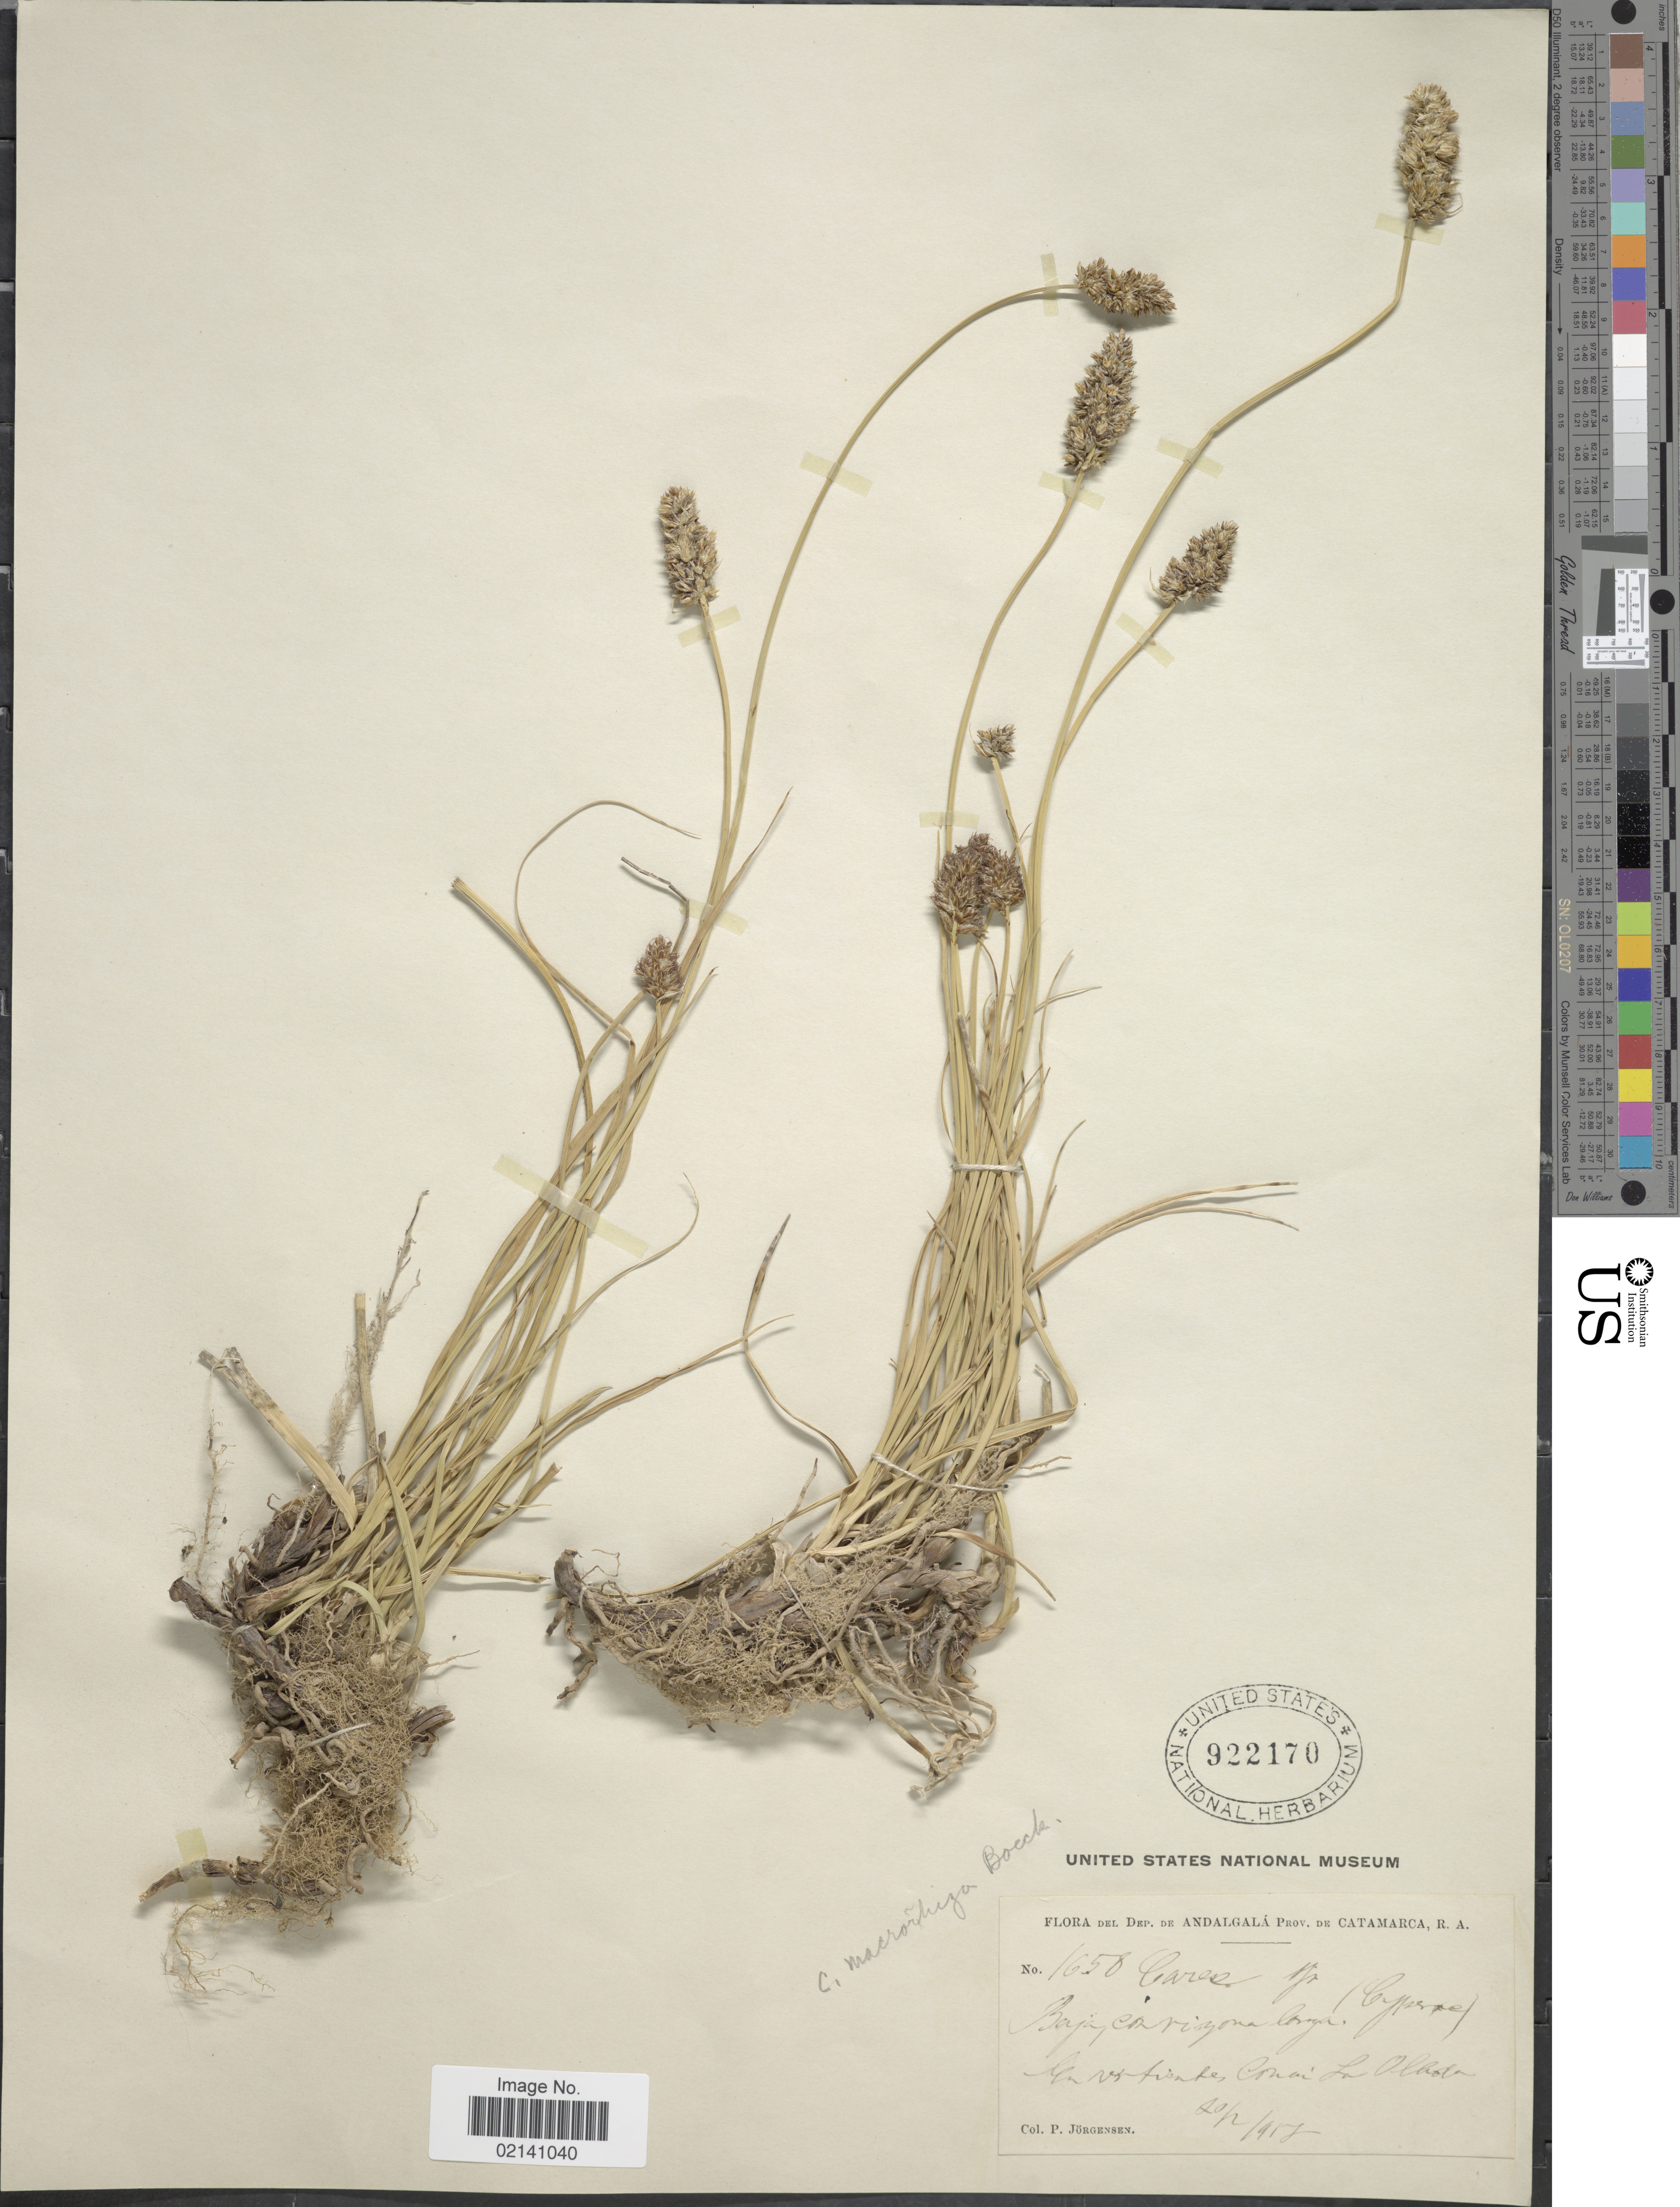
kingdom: Plantae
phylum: Tracheophyta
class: Liliopsida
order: Poales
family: Cyperaceae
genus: Carex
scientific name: Carex macrorrhiza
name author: Boeckeler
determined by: Jimnéz-Mejias, Pedro, (UPOS), Universidad Pablo de Olavide (SPAIN)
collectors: P. Jörgensen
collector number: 1658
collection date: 1917-02-20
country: Argentina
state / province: Catamarca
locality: Del Dep. de Andalgala, Prov. de Catamarca, R.A., Comun la Ollada.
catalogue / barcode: US 922170